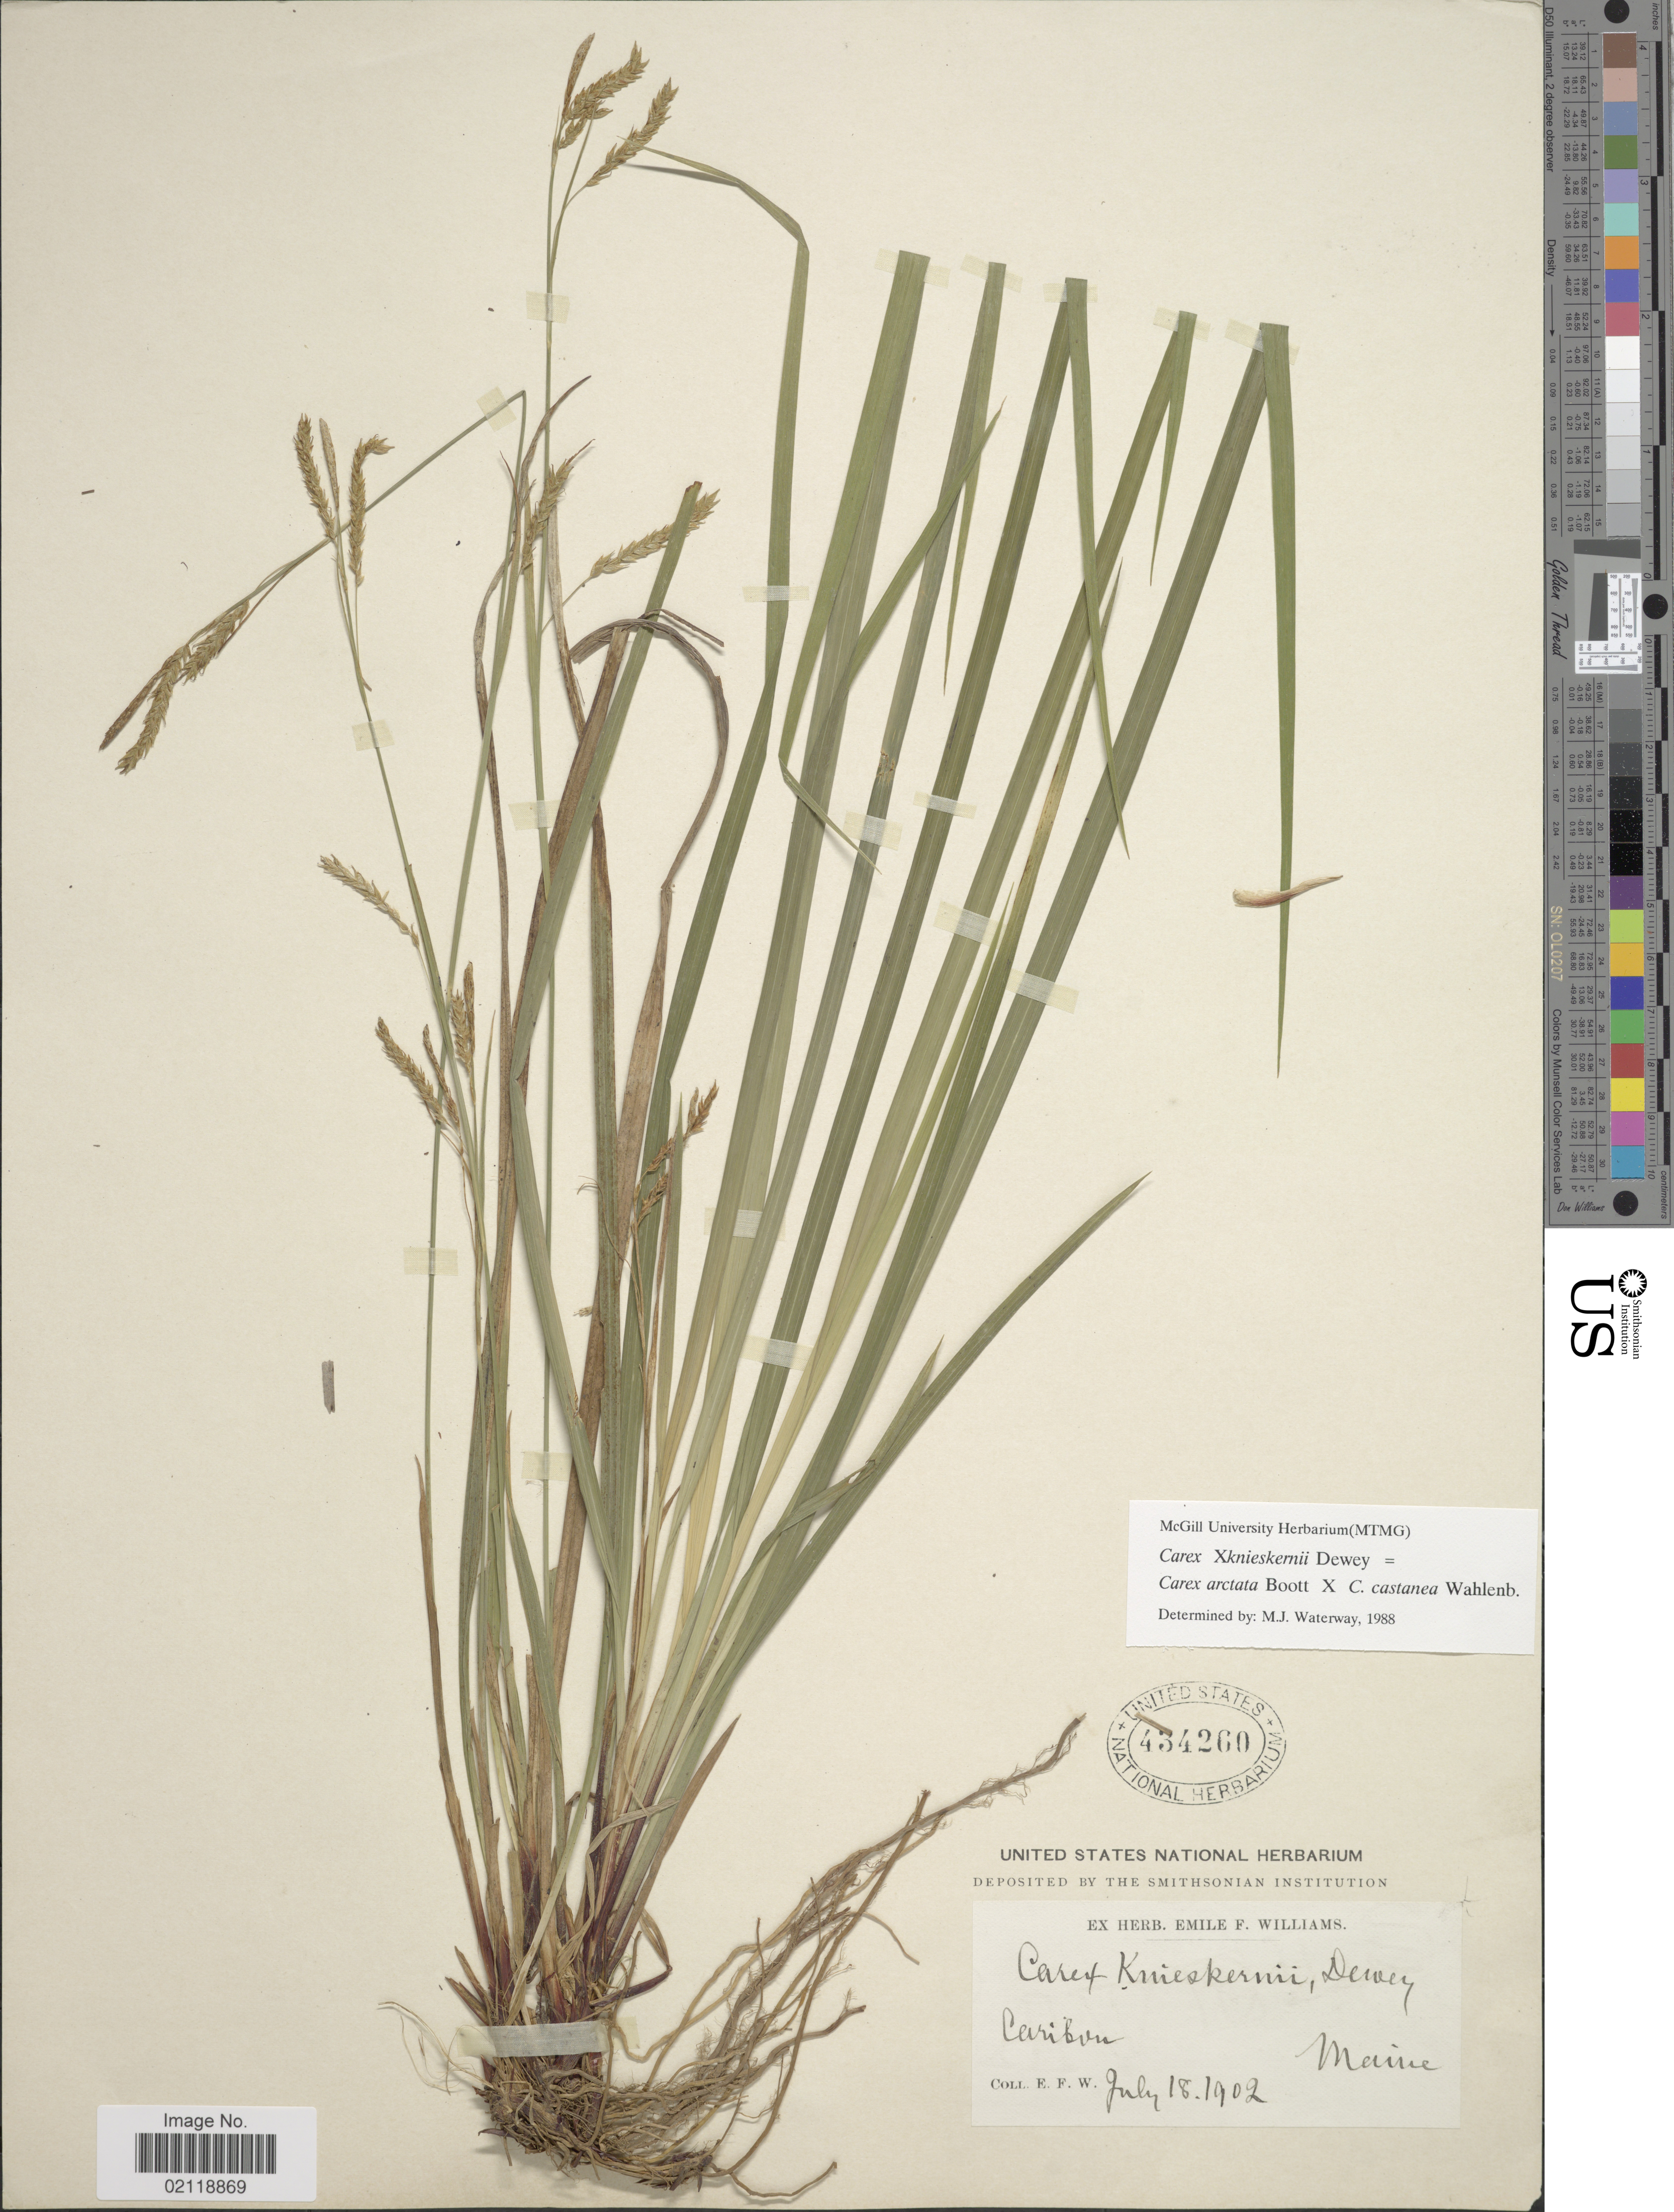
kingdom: Plantae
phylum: Tracheophyta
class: Liliopsida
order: Poales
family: Cyperaceae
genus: Carex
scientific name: Carex x knieskernii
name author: Dewey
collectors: E. F. Williams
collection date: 1902-07-18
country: United States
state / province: Maine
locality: Caribou.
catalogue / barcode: US 434260